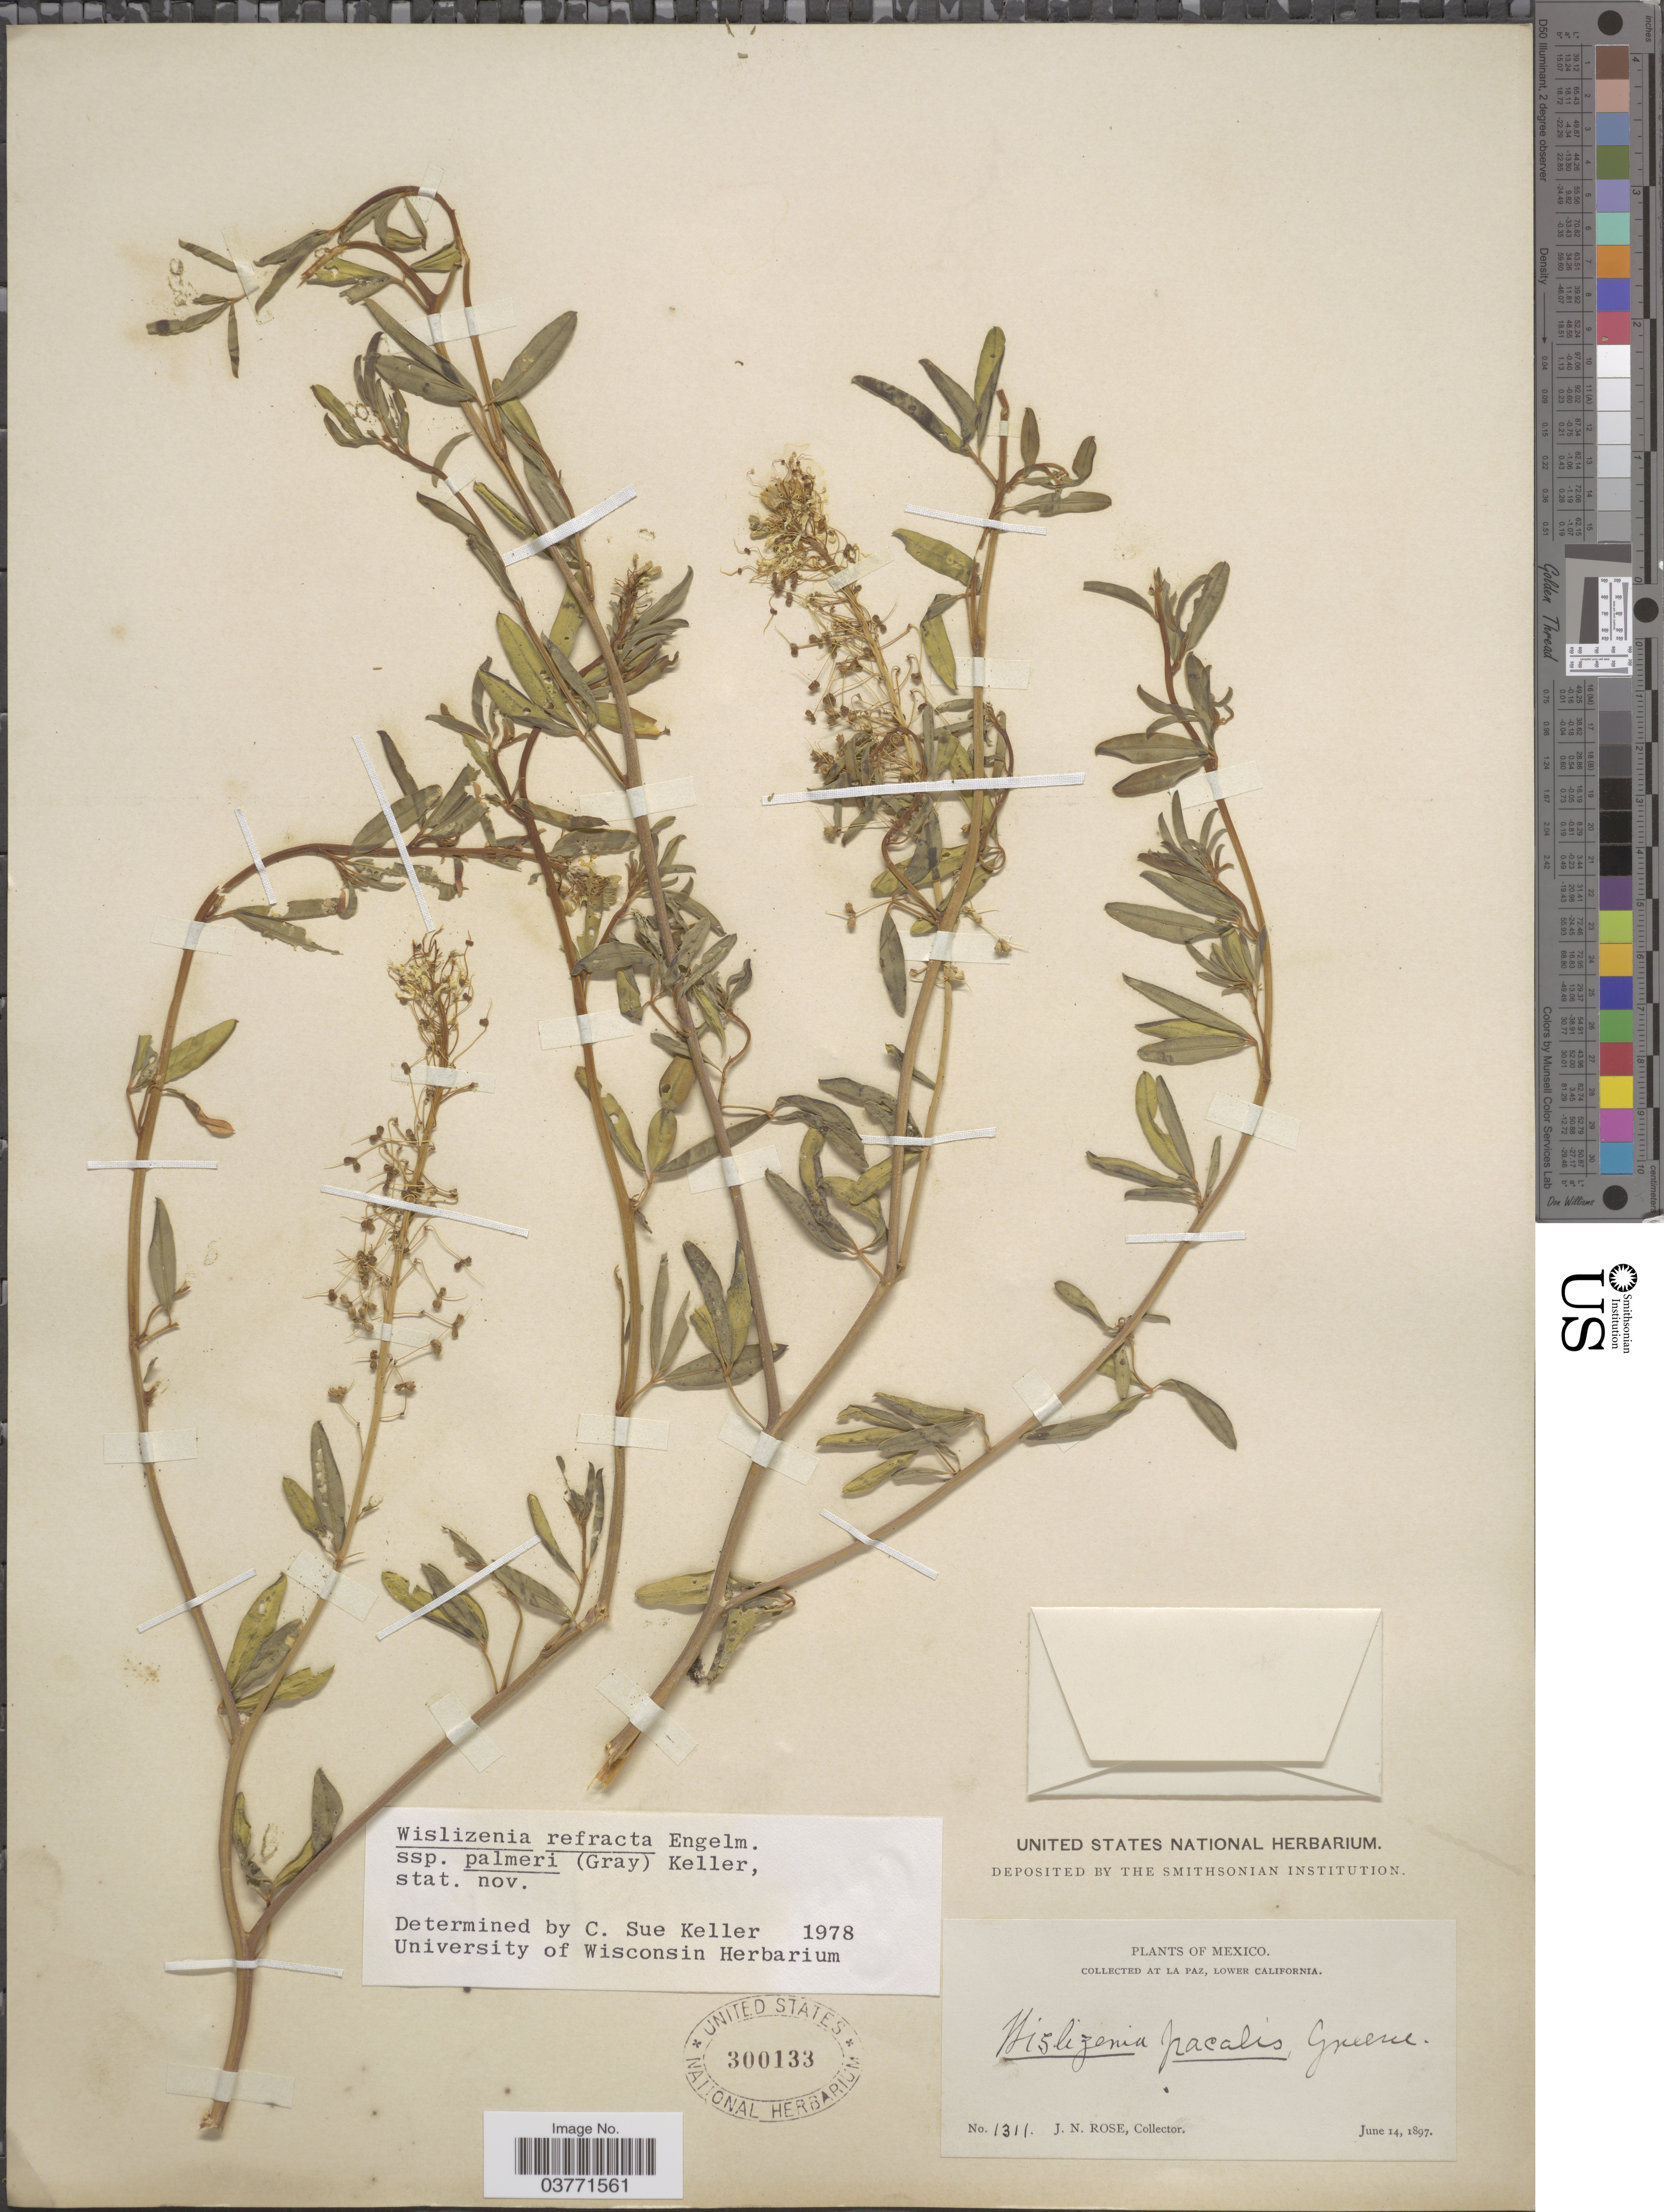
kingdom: Plantae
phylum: Tracheophyta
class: Magnoliopsida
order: Brassicales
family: Cleomaceae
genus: Cleomella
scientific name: Cleomella palmeri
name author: (A. Gray) J.C. Hall & Roalson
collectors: J. N. Rose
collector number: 1311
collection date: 1897-06-14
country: Mexico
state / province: Baja California Sur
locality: La Paz, Lower California.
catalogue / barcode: US 300133